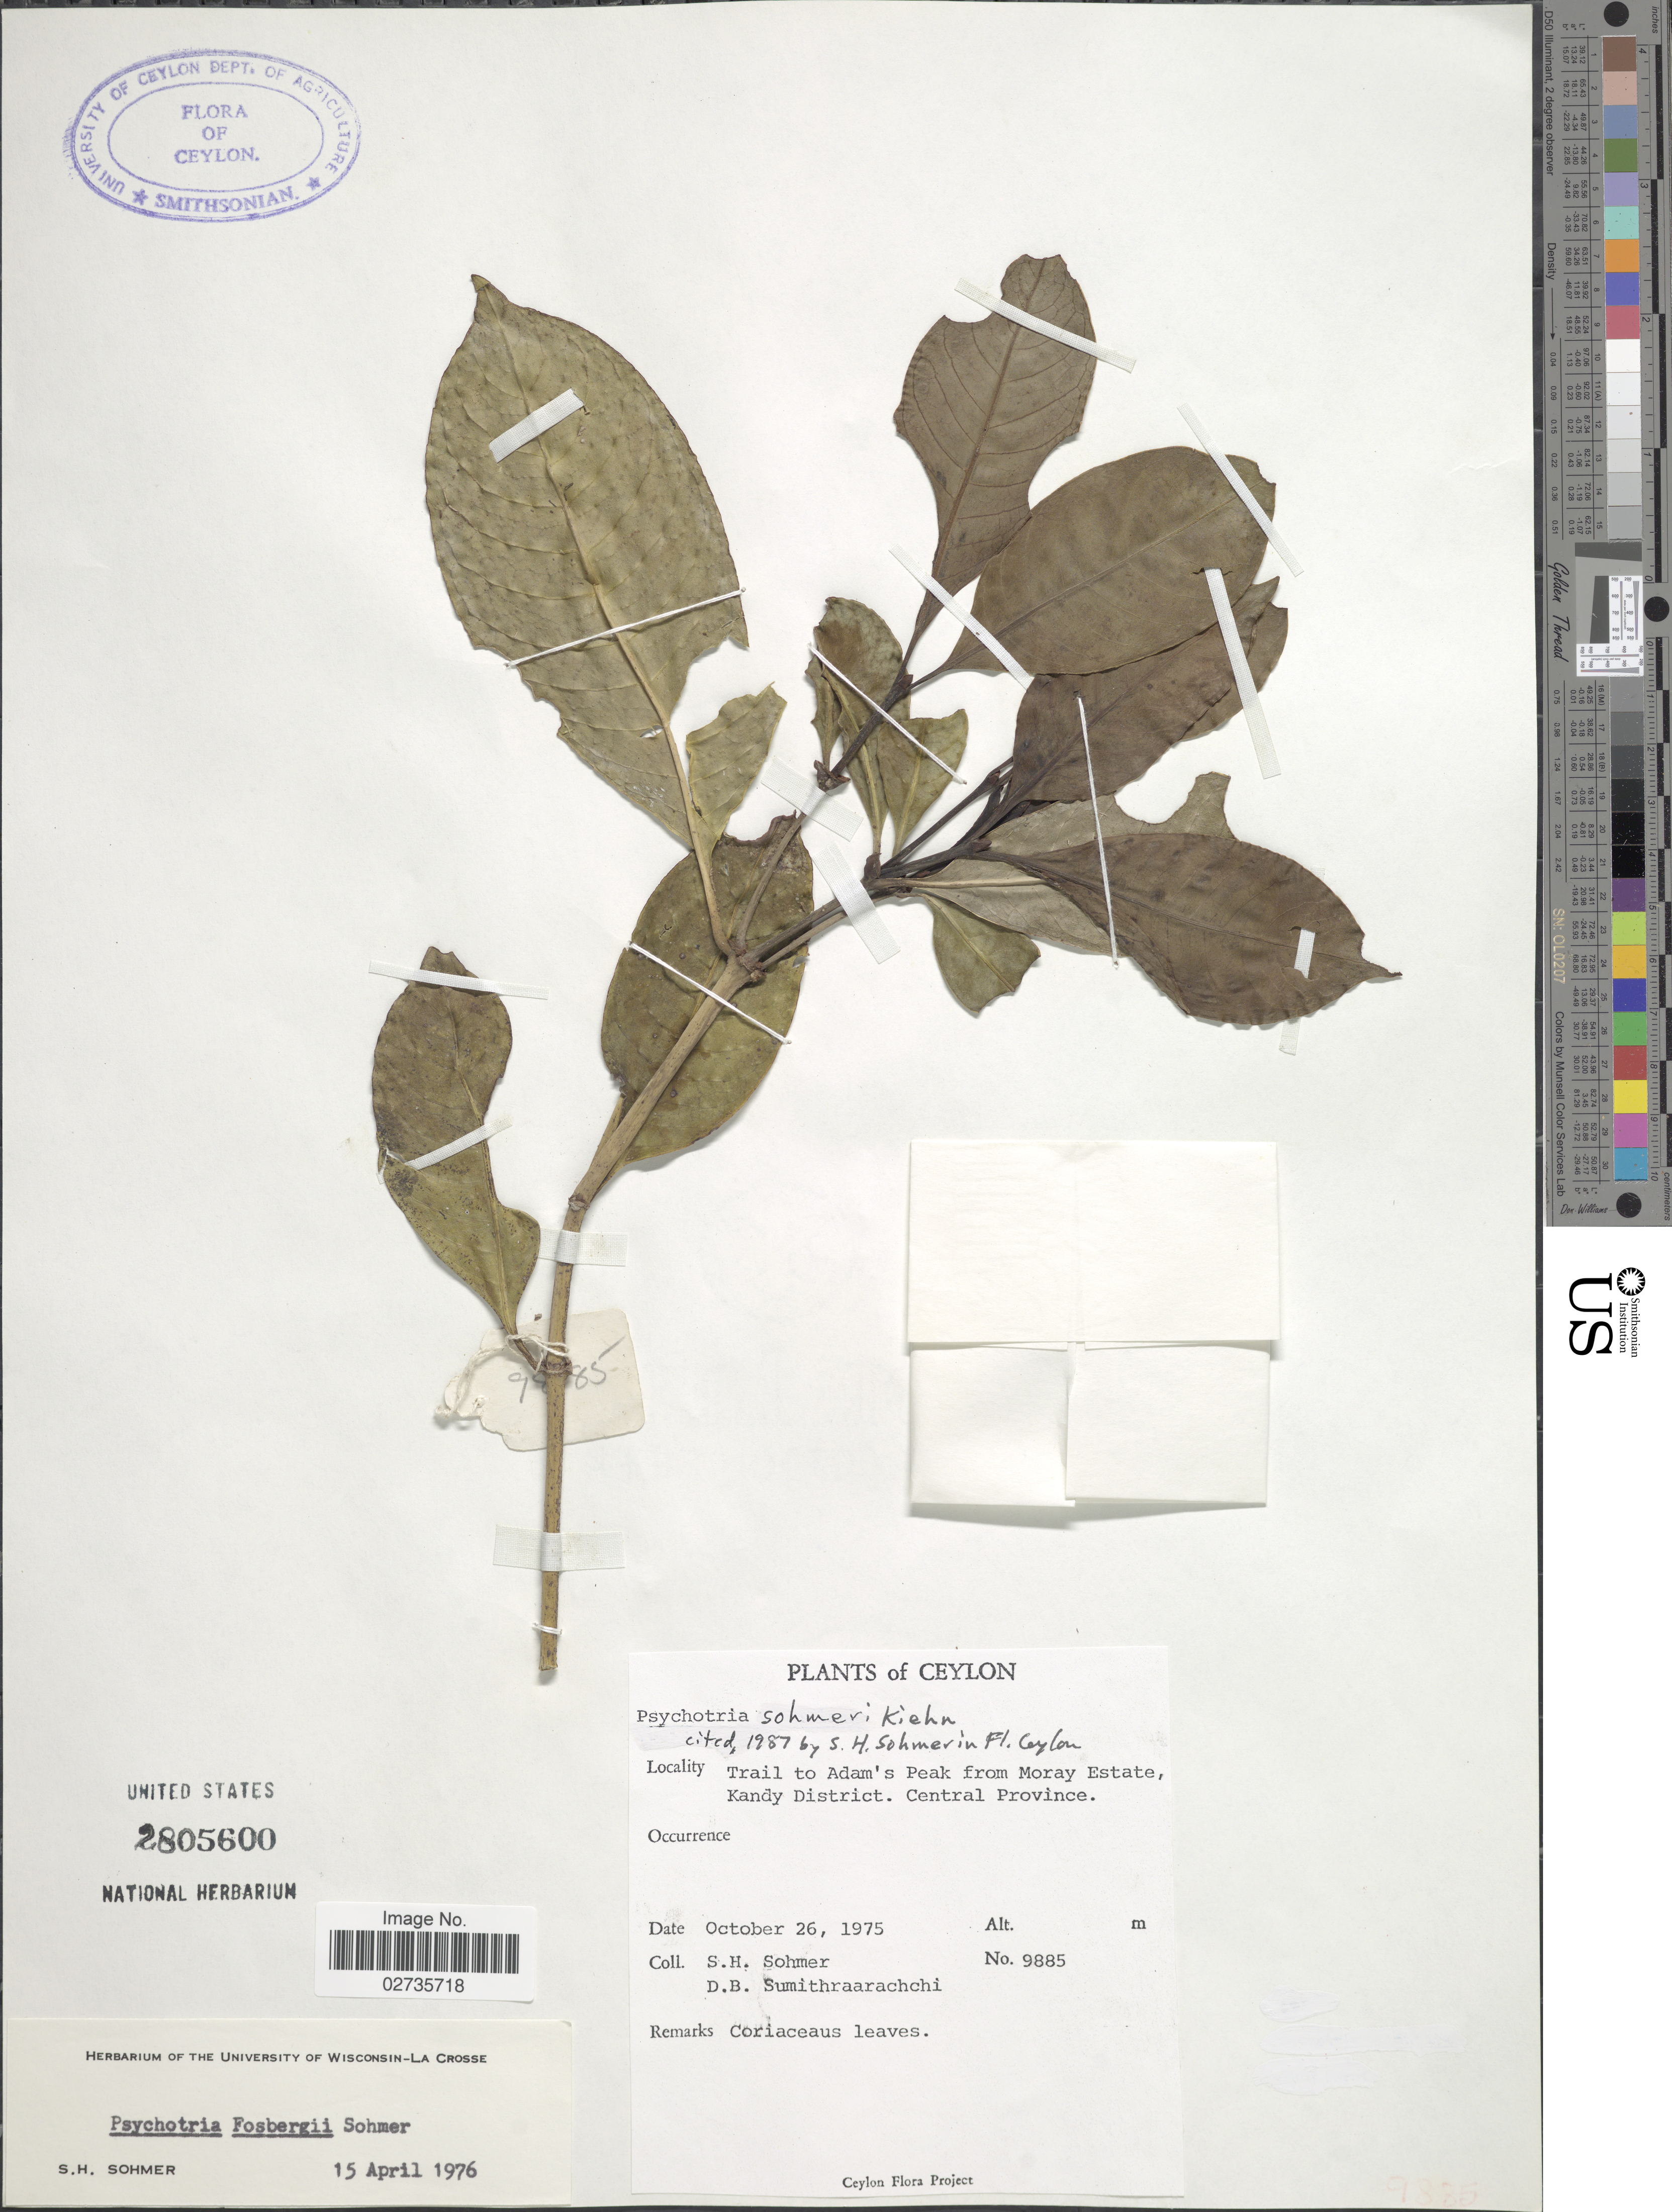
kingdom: Plantae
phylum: Tracheophyta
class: Magnoliopsida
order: Gentianales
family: Rubiaceae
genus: Psychotria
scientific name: Psychotria sohmeri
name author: Kiehn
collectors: S. H. Sohmer & D. B. Sumithraarachchi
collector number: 9885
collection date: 1975-10-26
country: Sri Lanka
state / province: Central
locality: Ceylon, Trail to Adam's Peak from Moray Estate, Kandy District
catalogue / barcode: US 2805600